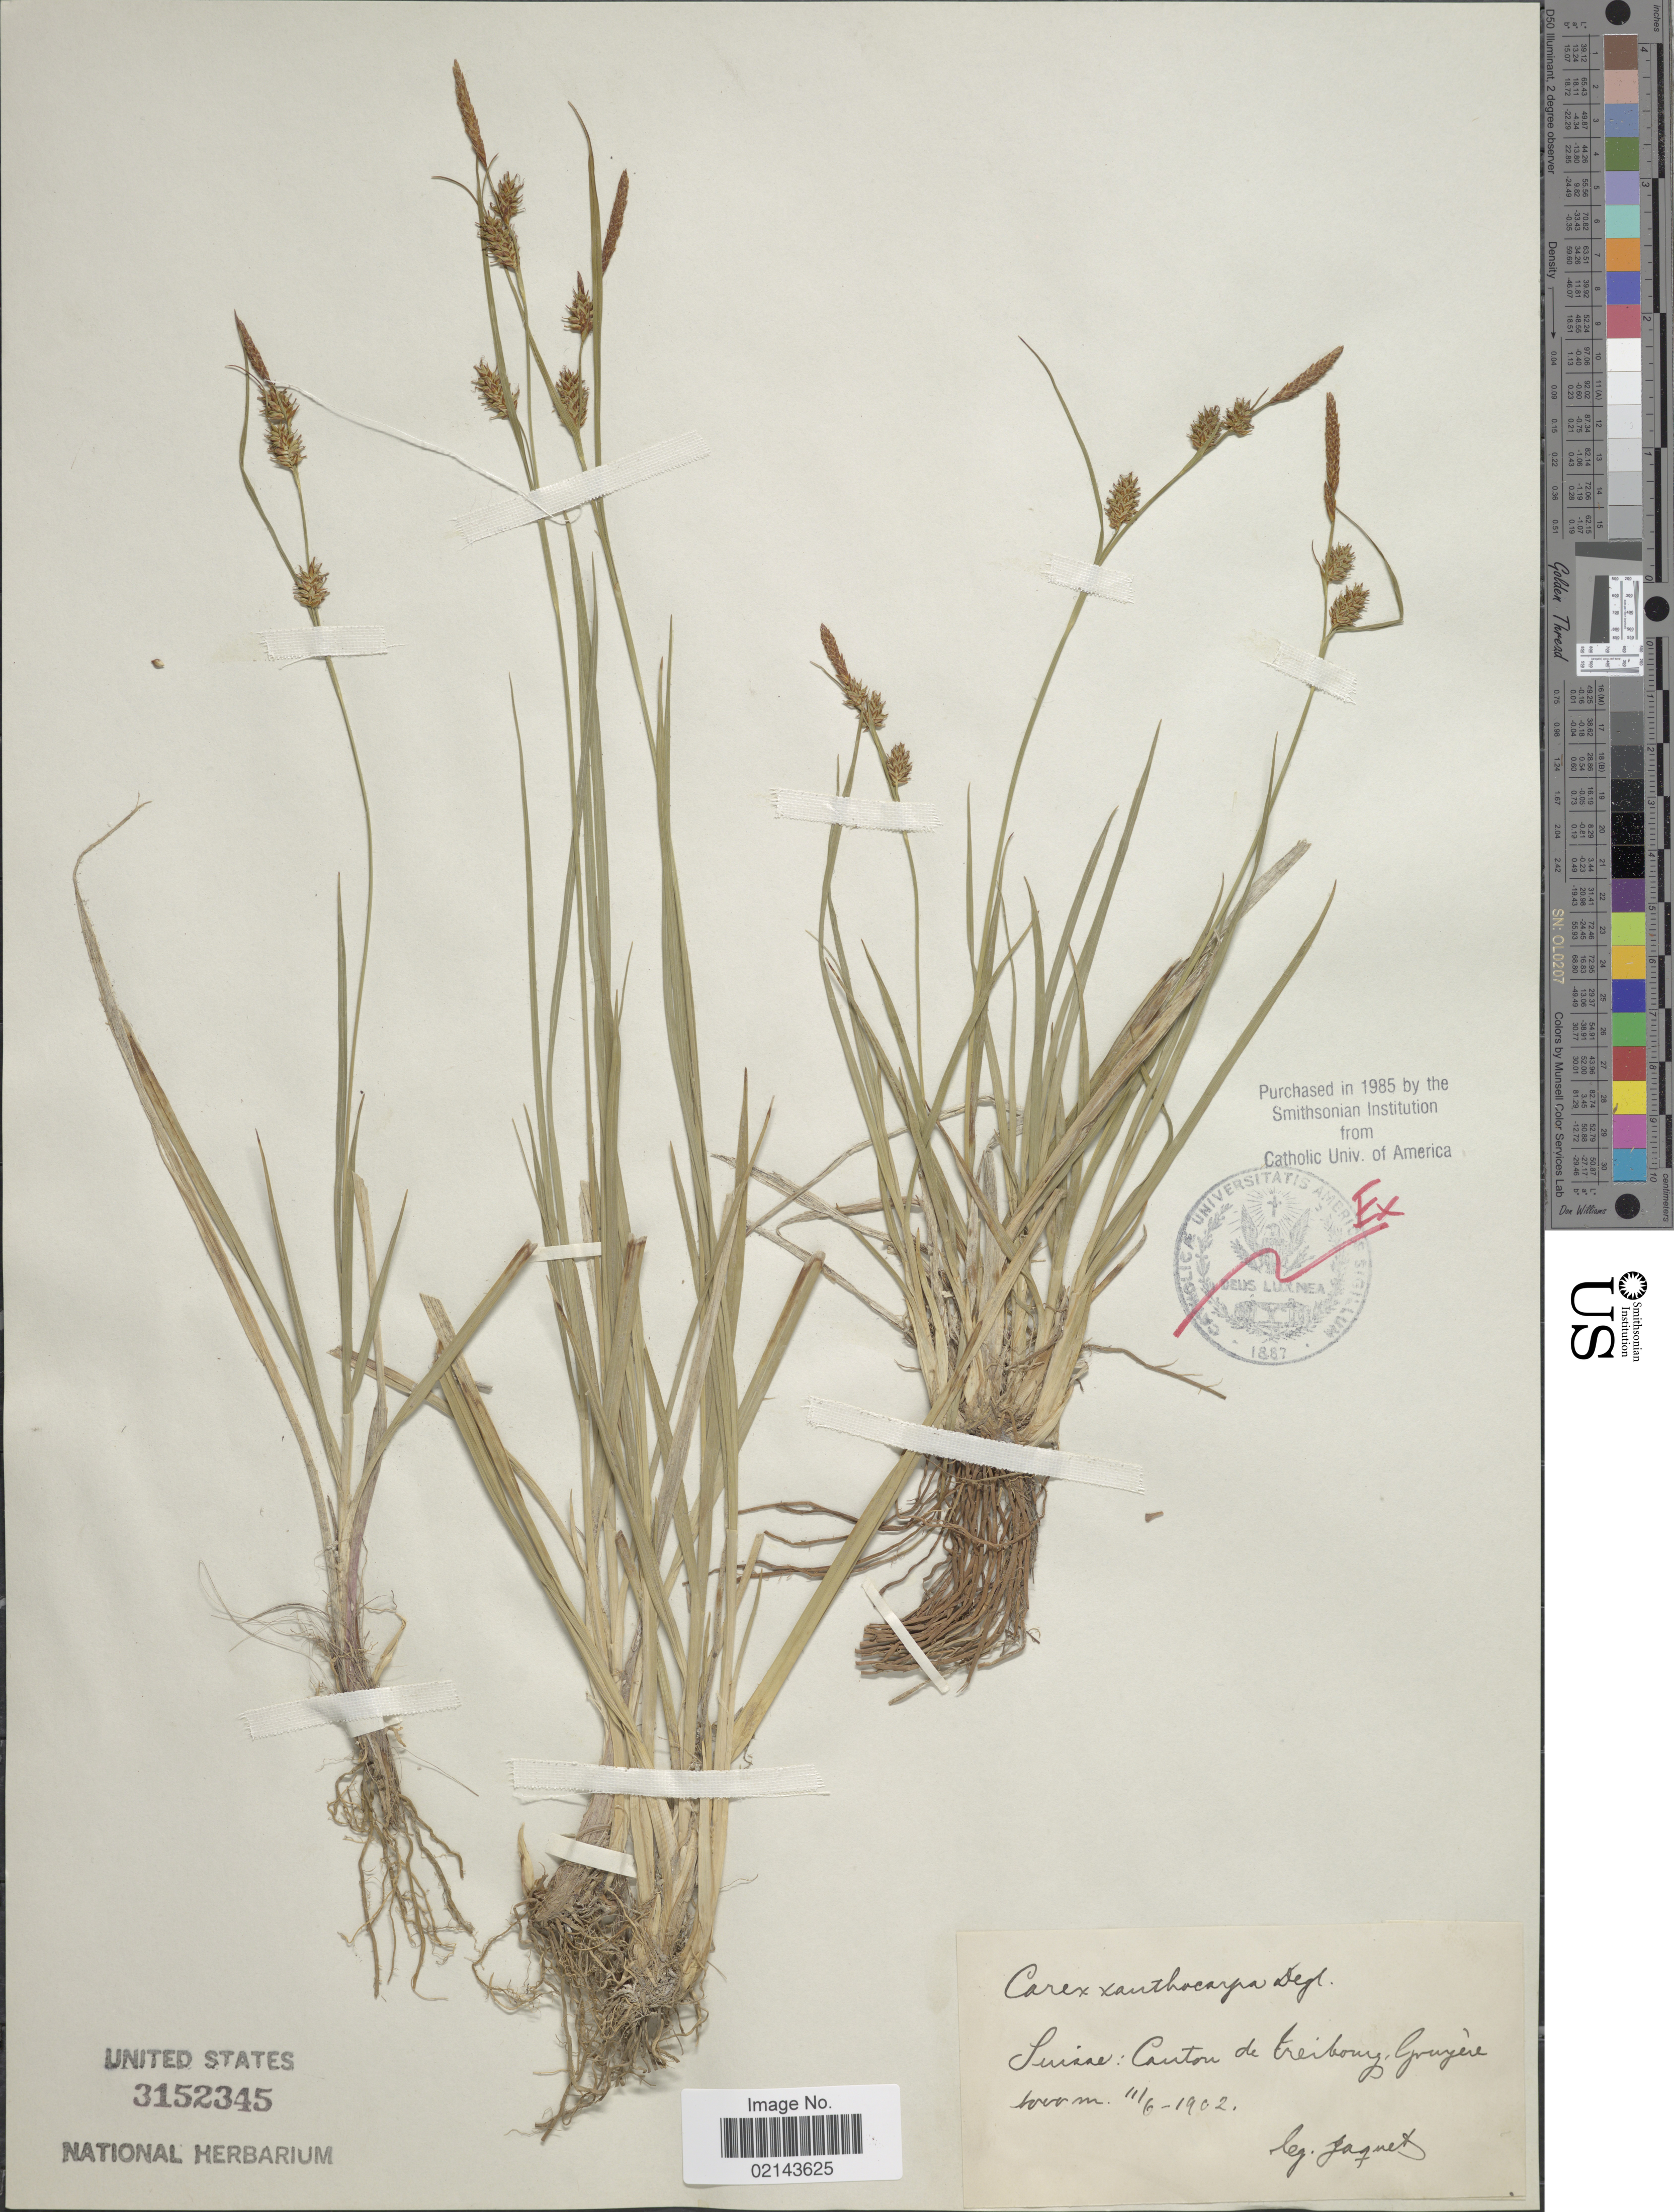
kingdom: Plantae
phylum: Tracheophyta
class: Liliopsida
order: Poales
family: Cyperaceae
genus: Carex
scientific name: Carex x xanthocarpa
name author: Degl.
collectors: -. Jaquet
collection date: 1902-06-11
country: Switzerland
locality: Canton de Fribourg, Gruyère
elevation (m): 1000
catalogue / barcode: US 3152345